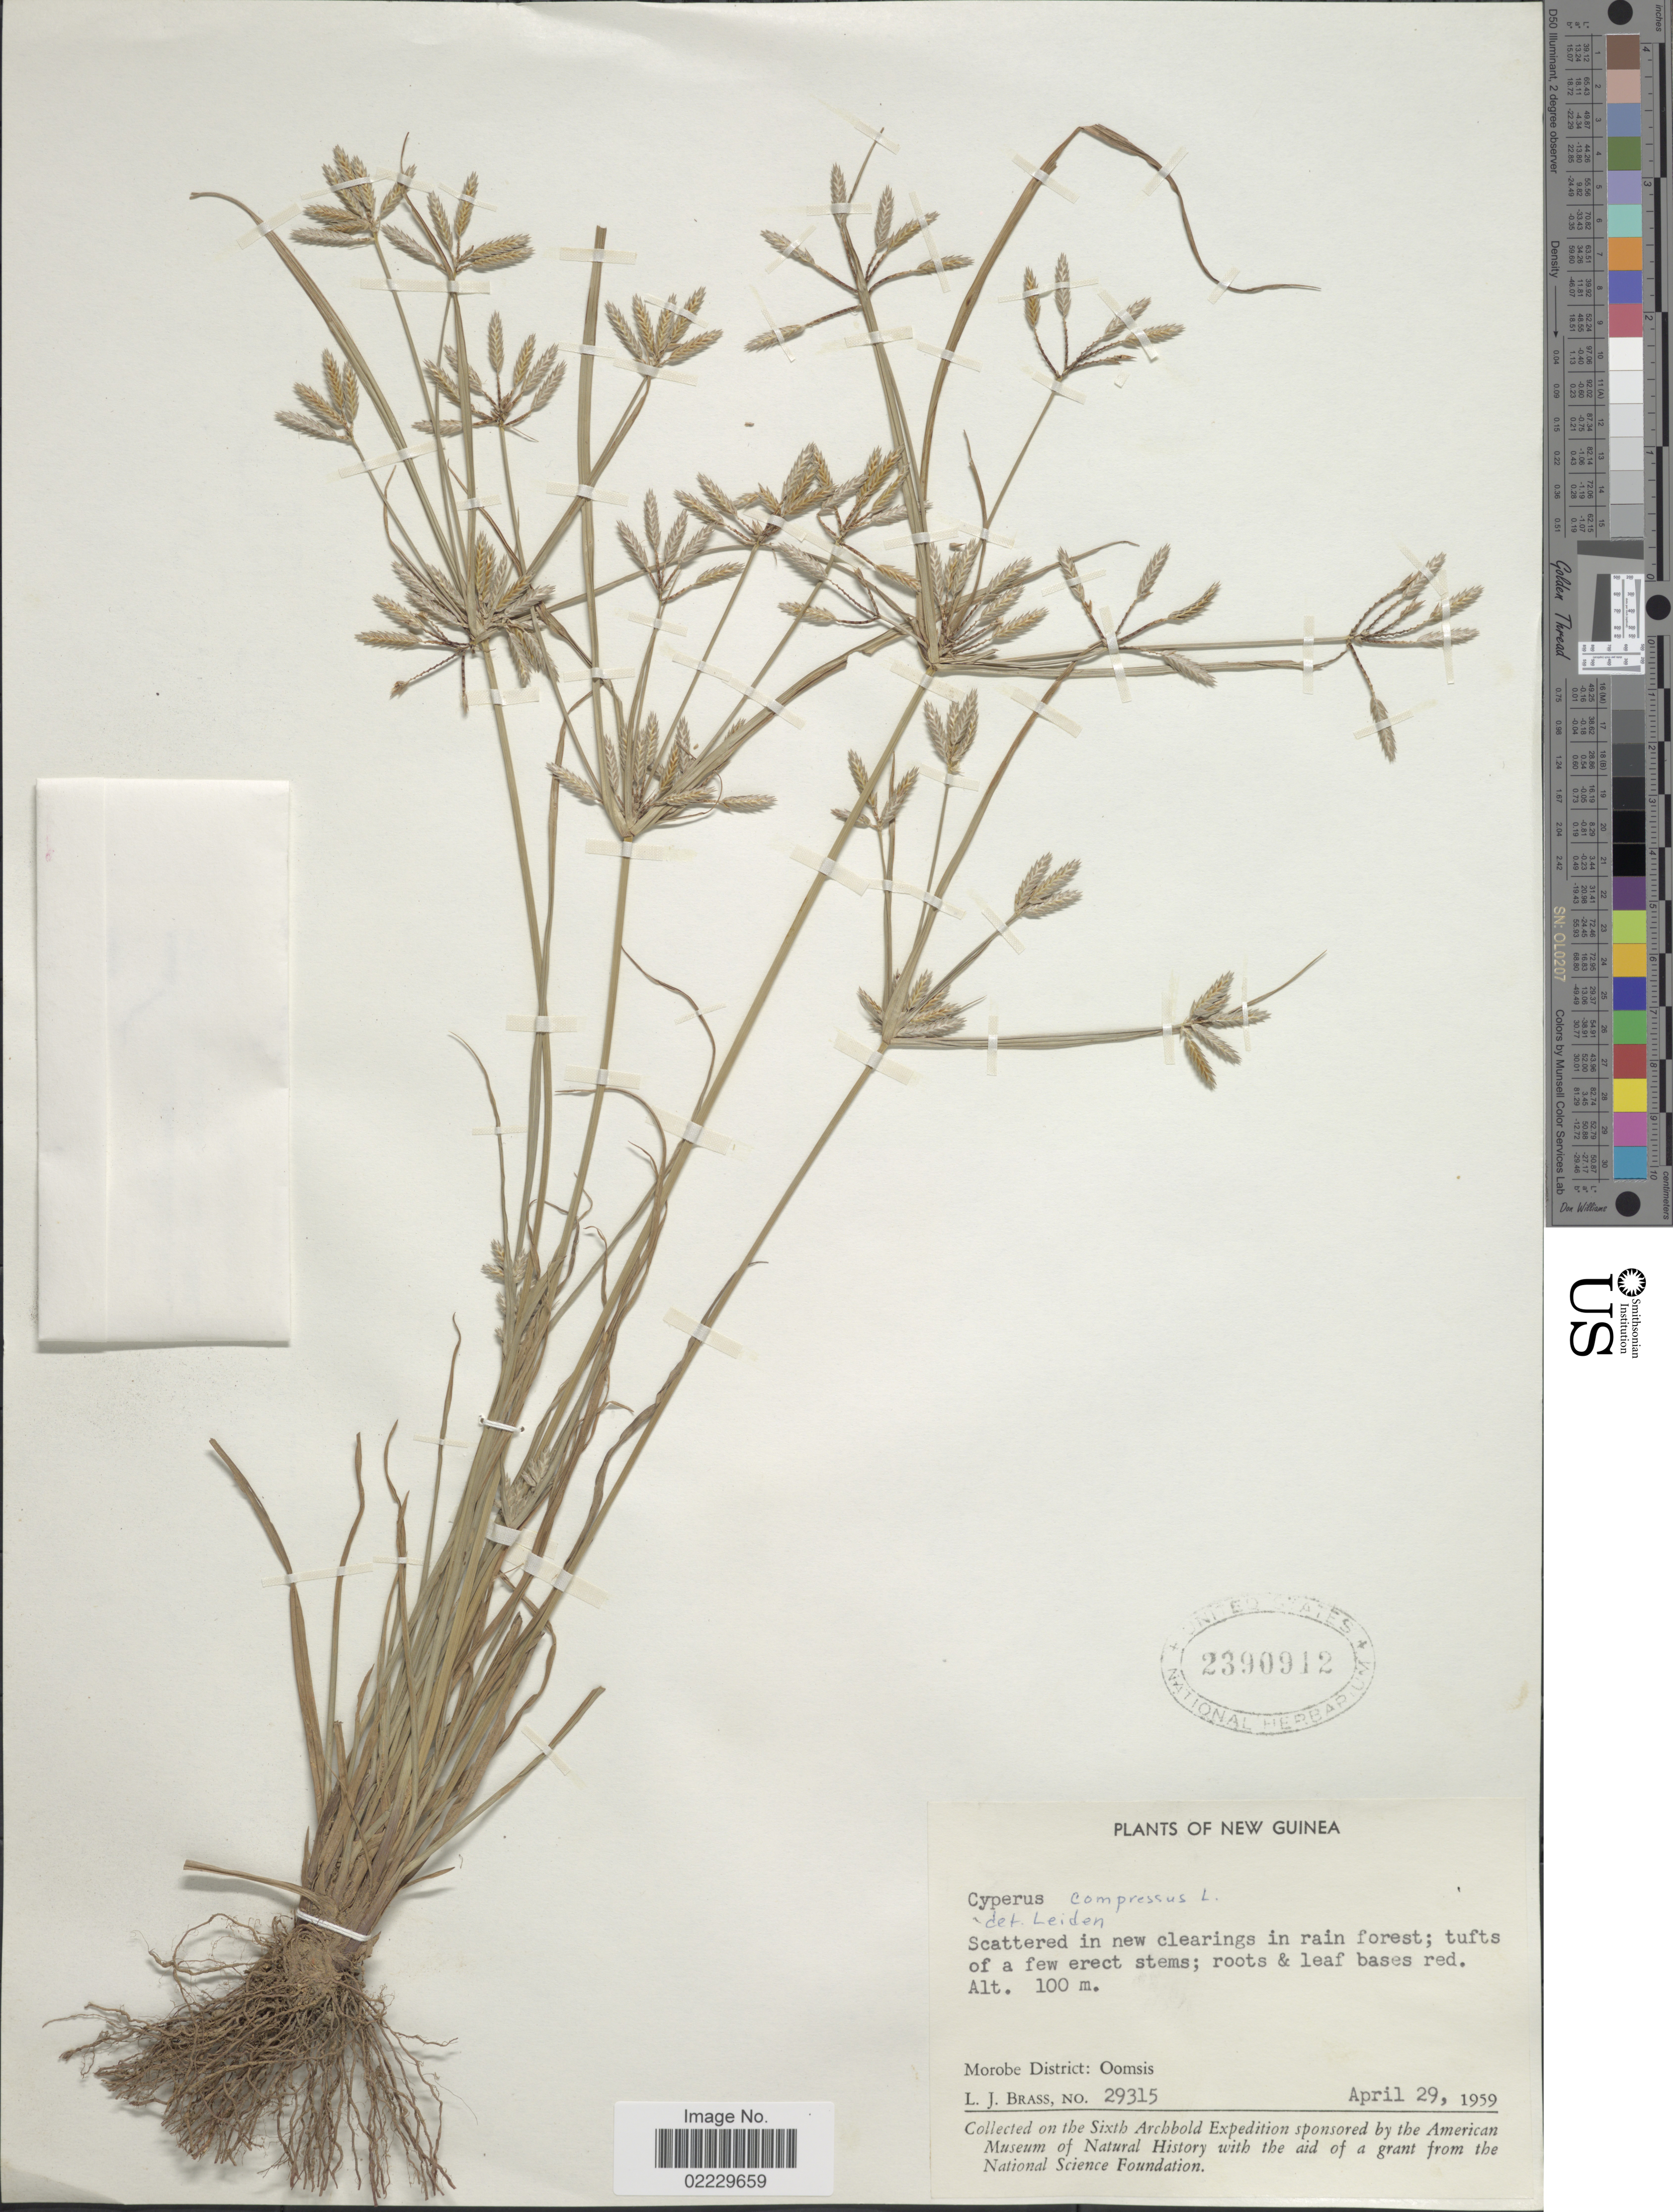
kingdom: Plantae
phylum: Tracheophyta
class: Liliopsida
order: Poales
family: Cyperaceae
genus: Cyperus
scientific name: Cyperus compressus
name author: L.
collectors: L. J. Brass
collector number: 29315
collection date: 1959-04-29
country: Papua New Guinea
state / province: Morobe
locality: Morobe District: Oomis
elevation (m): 100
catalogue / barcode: US 2390912